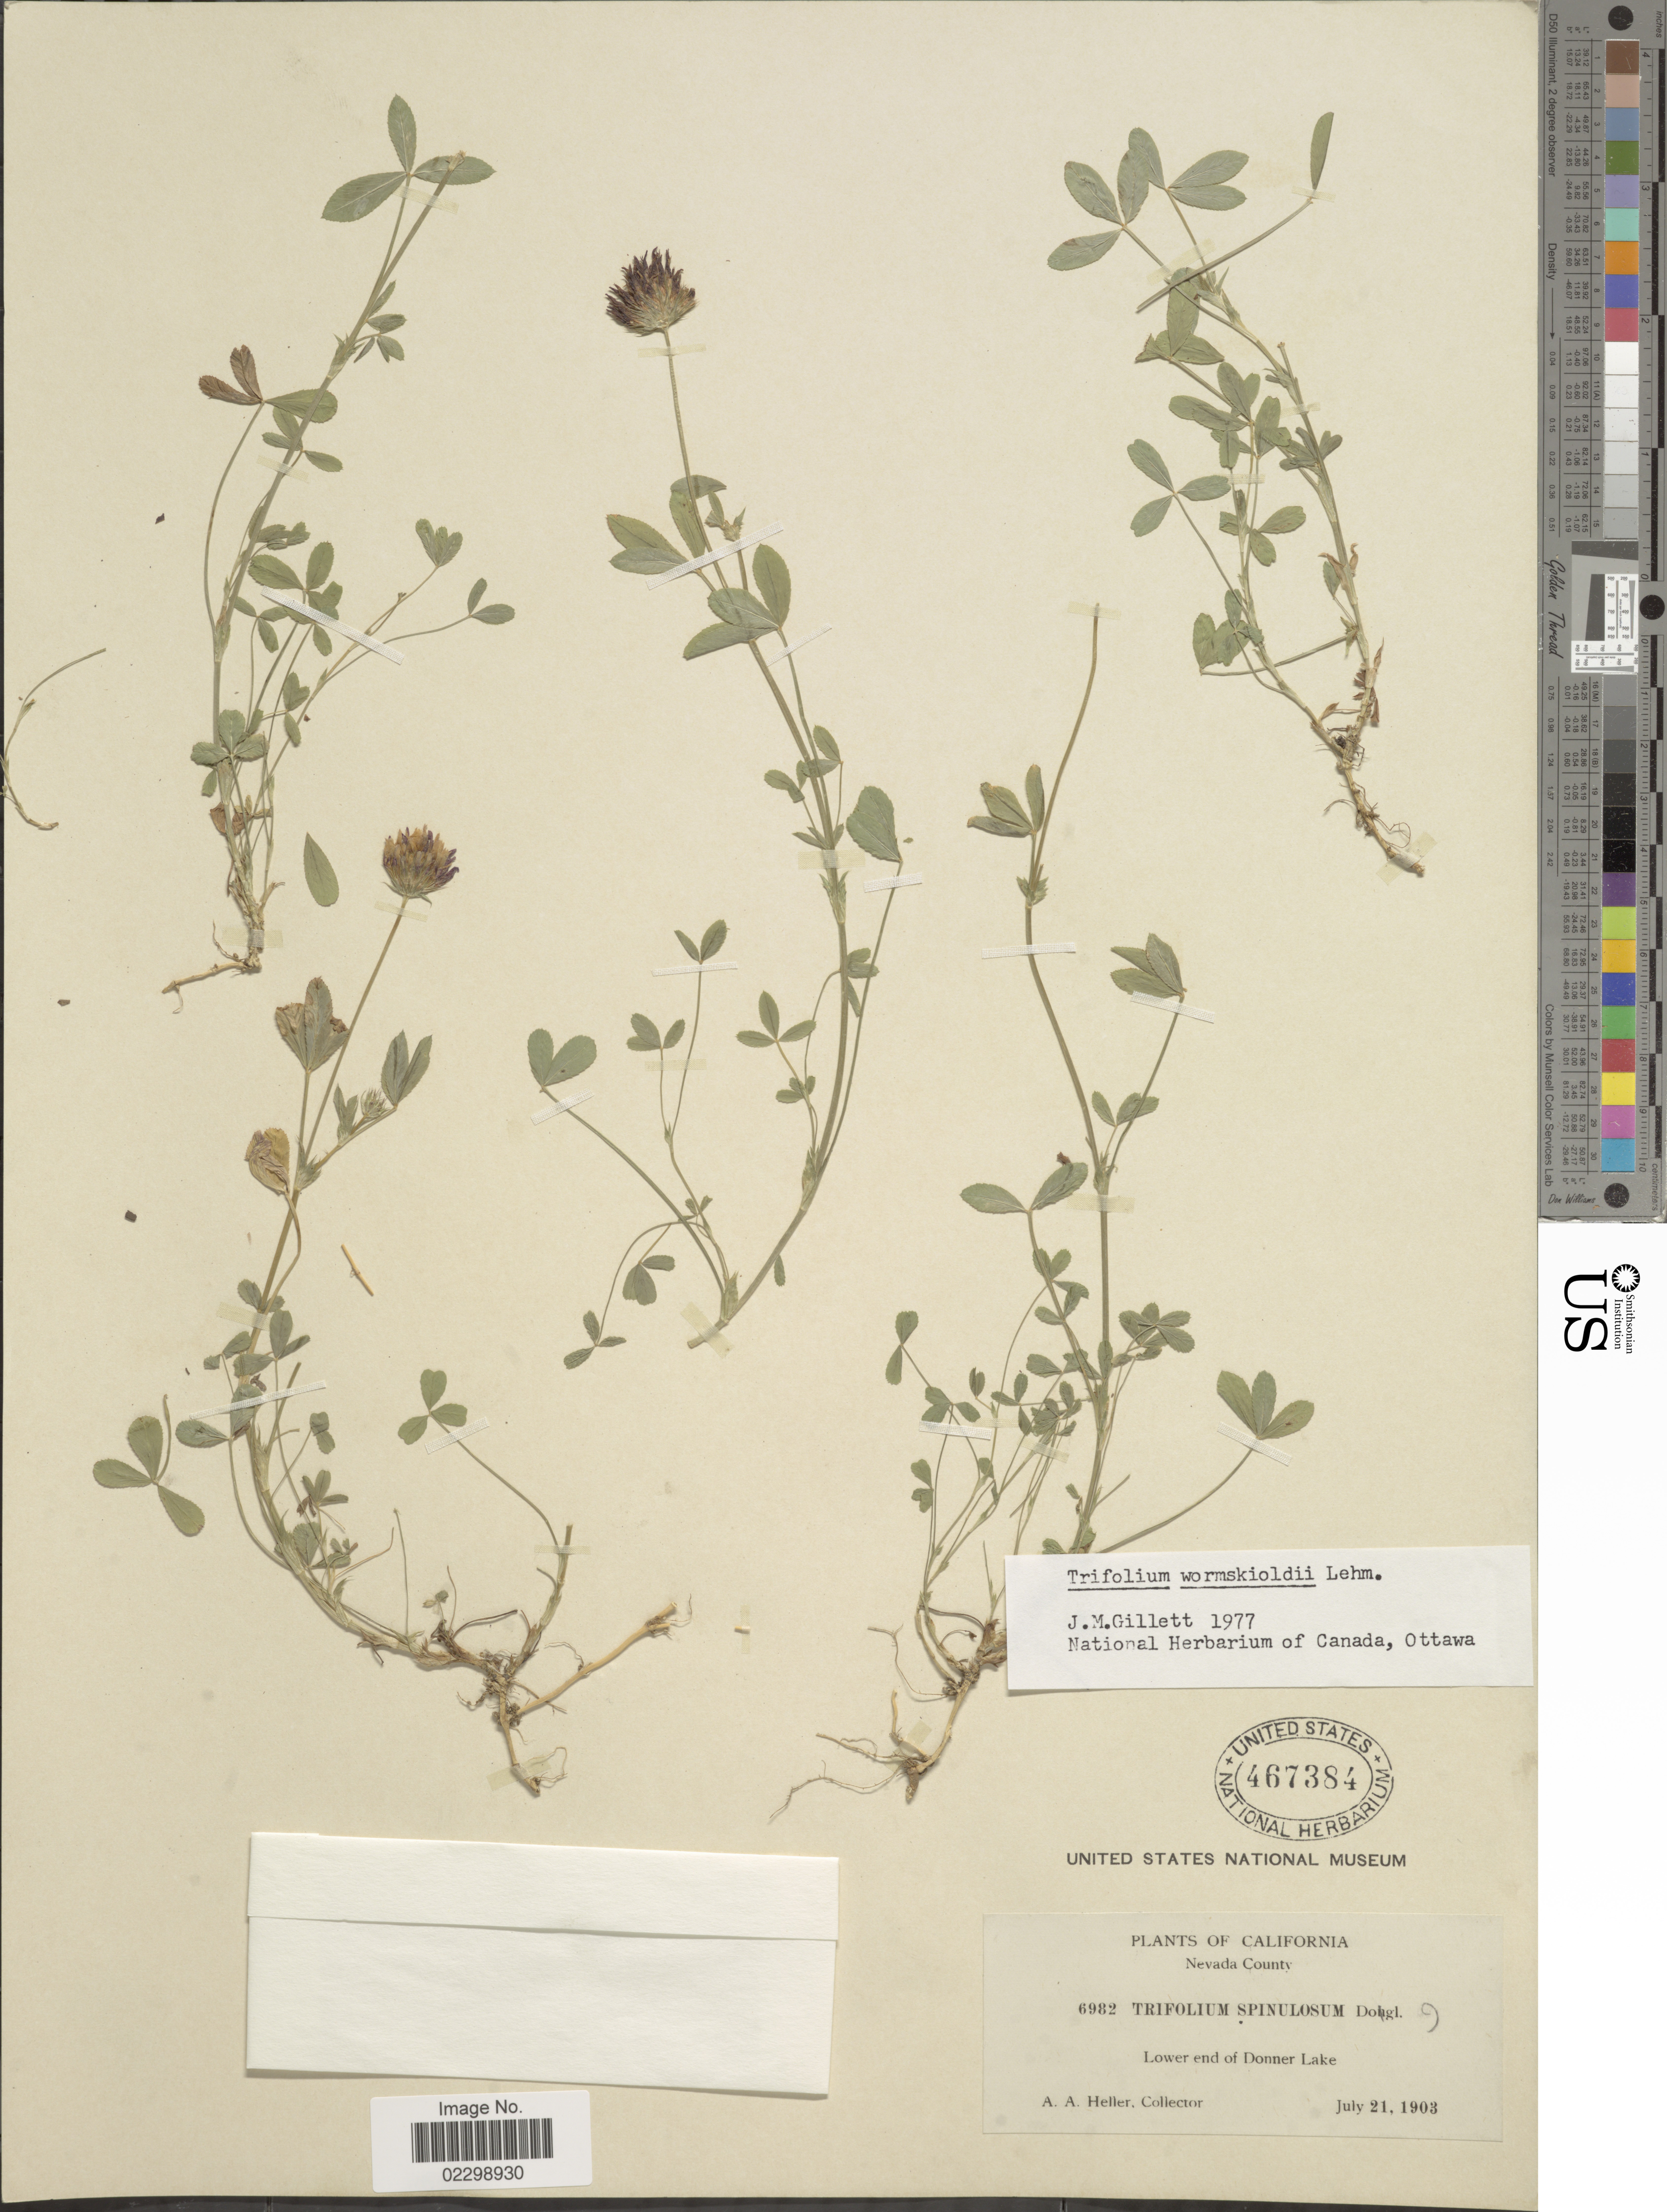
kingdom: Plantae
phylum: Tracheophyta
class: Magnoliopsida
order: Fabales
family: Fabaceae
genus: Trifolium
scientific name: Trifolium wormskioldii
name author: Lehm.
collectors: A. A. Heller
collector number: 6982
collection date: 1903-07-21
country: United States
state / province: California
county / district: Nevada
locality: Nevada County, lower end of Donner Lake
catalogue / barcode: US 467384